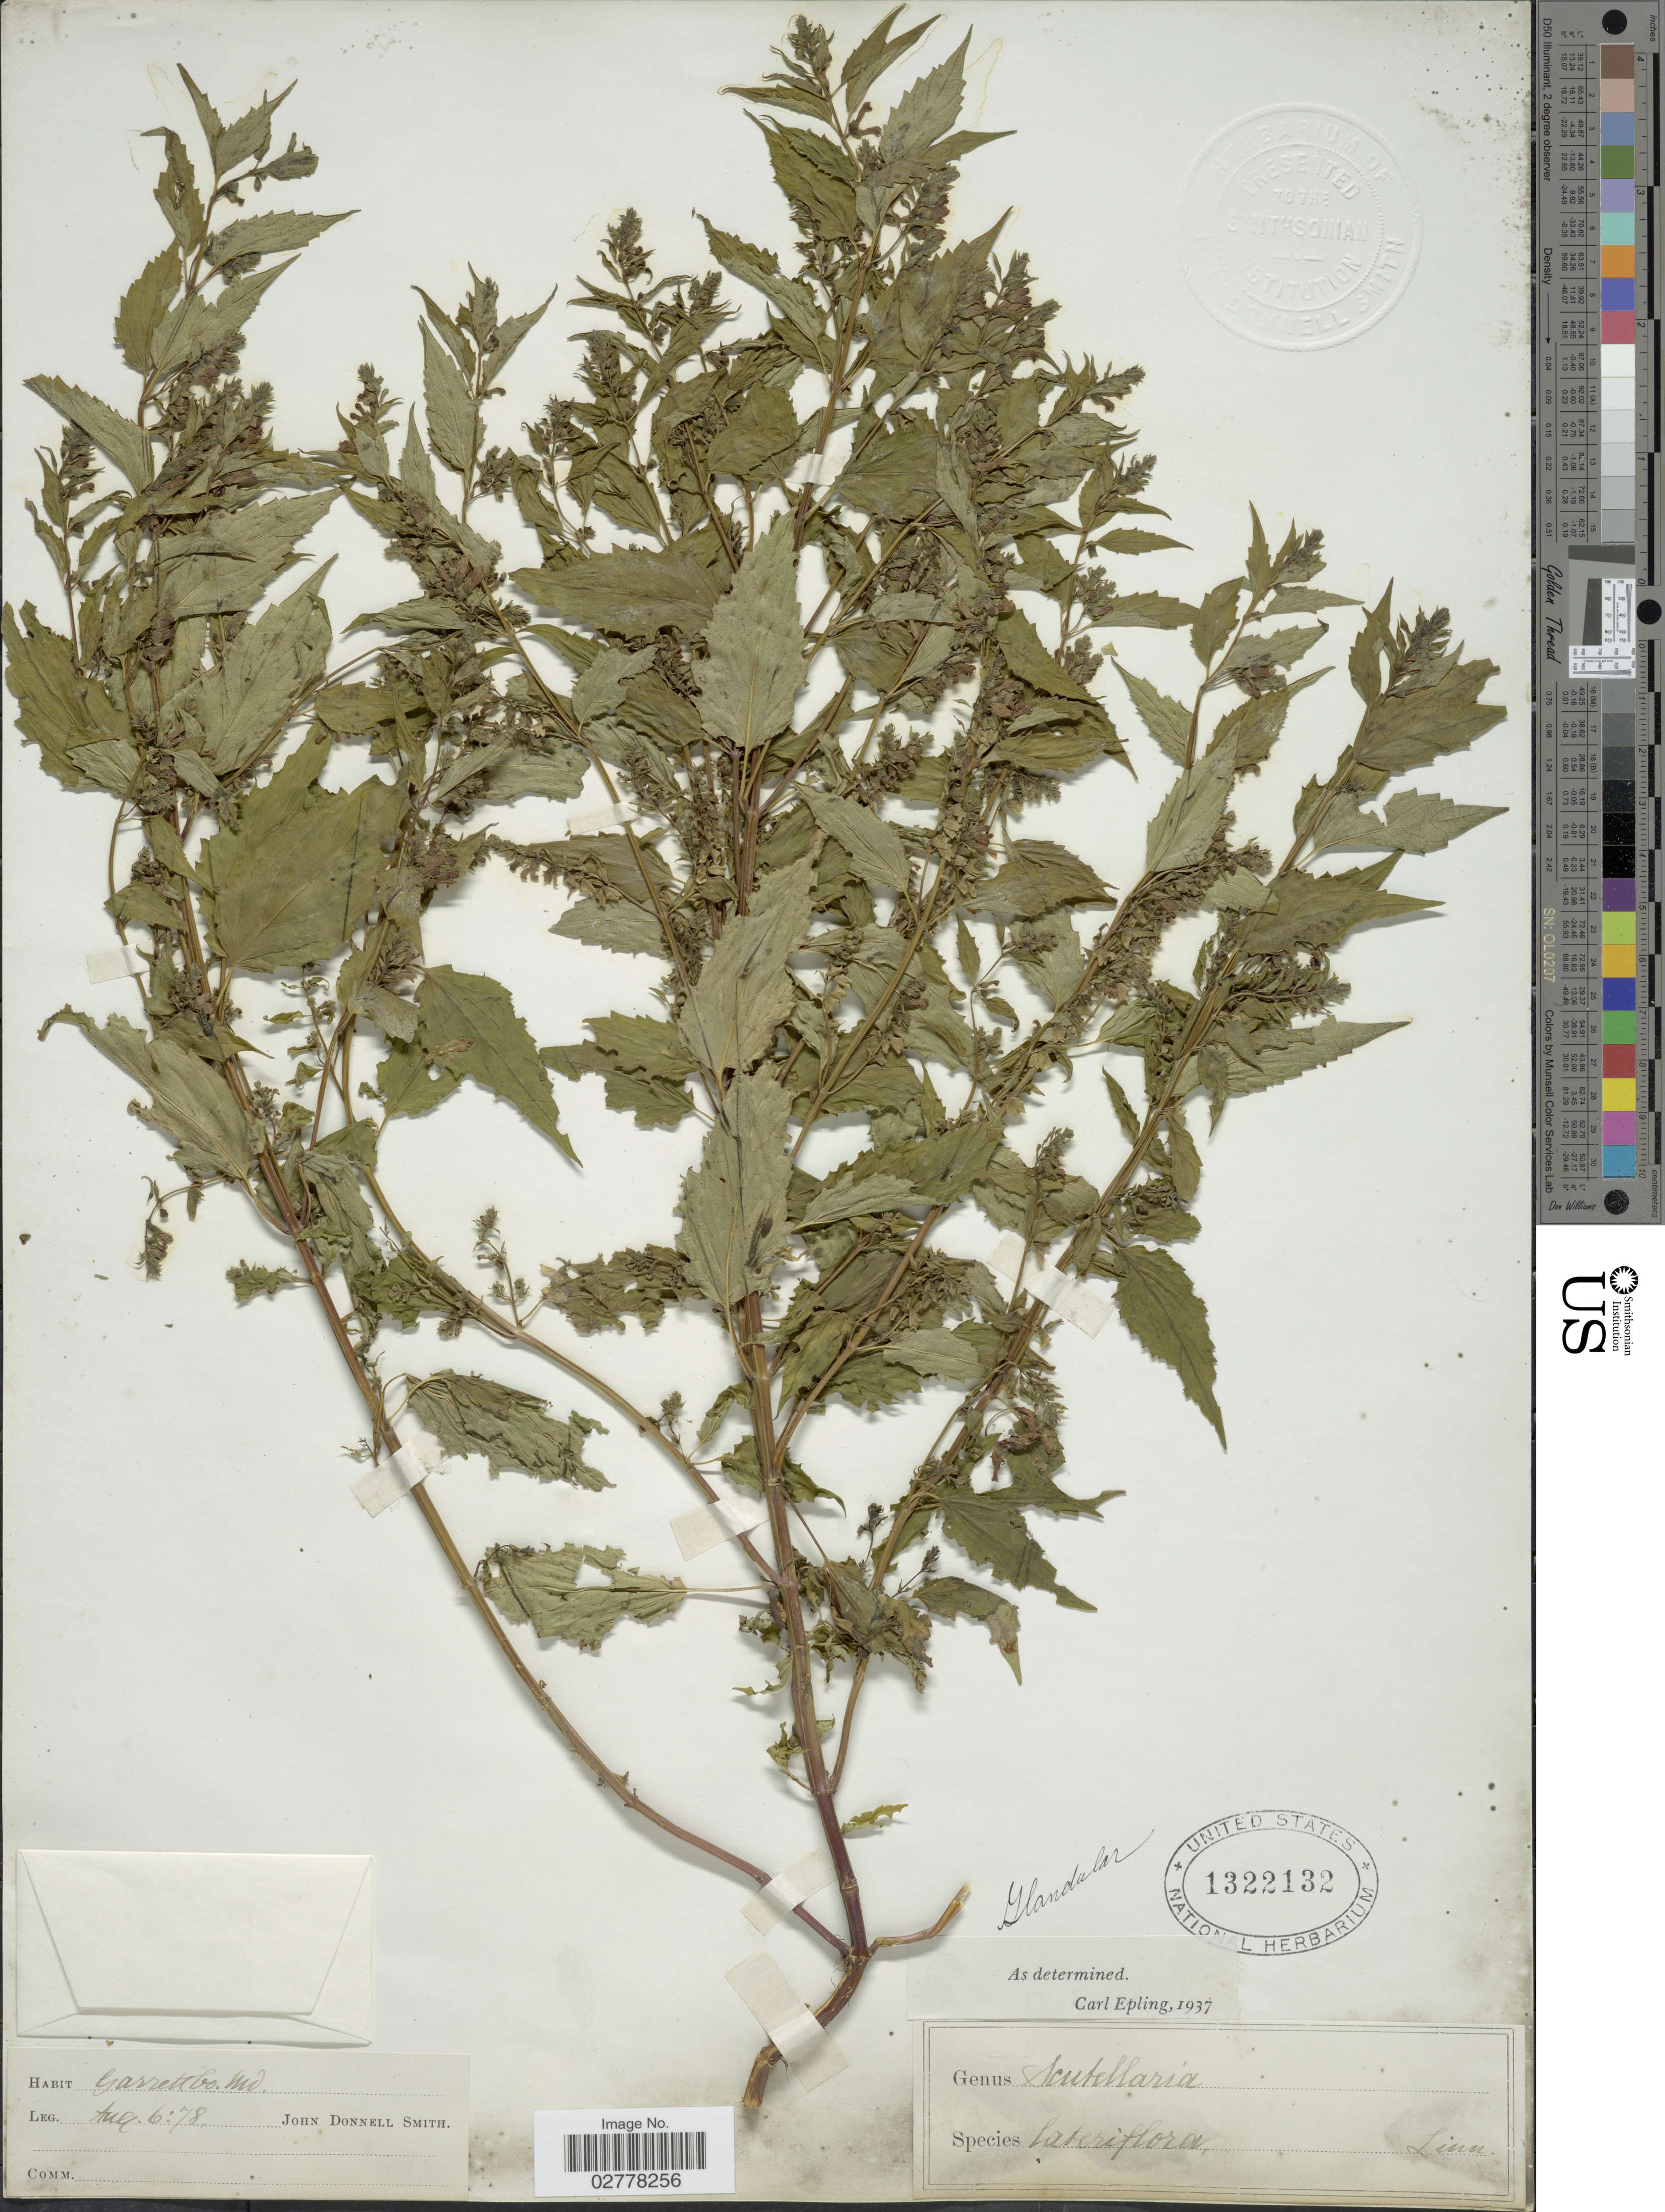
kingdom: Plantae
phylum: Tracheophyta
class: Magnoliopsida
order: Lamiales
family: Lamiaceae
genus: Scutellaria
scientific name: Scutellaria lateriflora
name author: L.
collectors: J. Donnell Smith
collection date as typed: Transcribed d/m/y: 6/8/78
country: United States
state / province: Maryland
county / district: Garrett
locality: Garrett Co.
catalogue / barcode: US 1322132